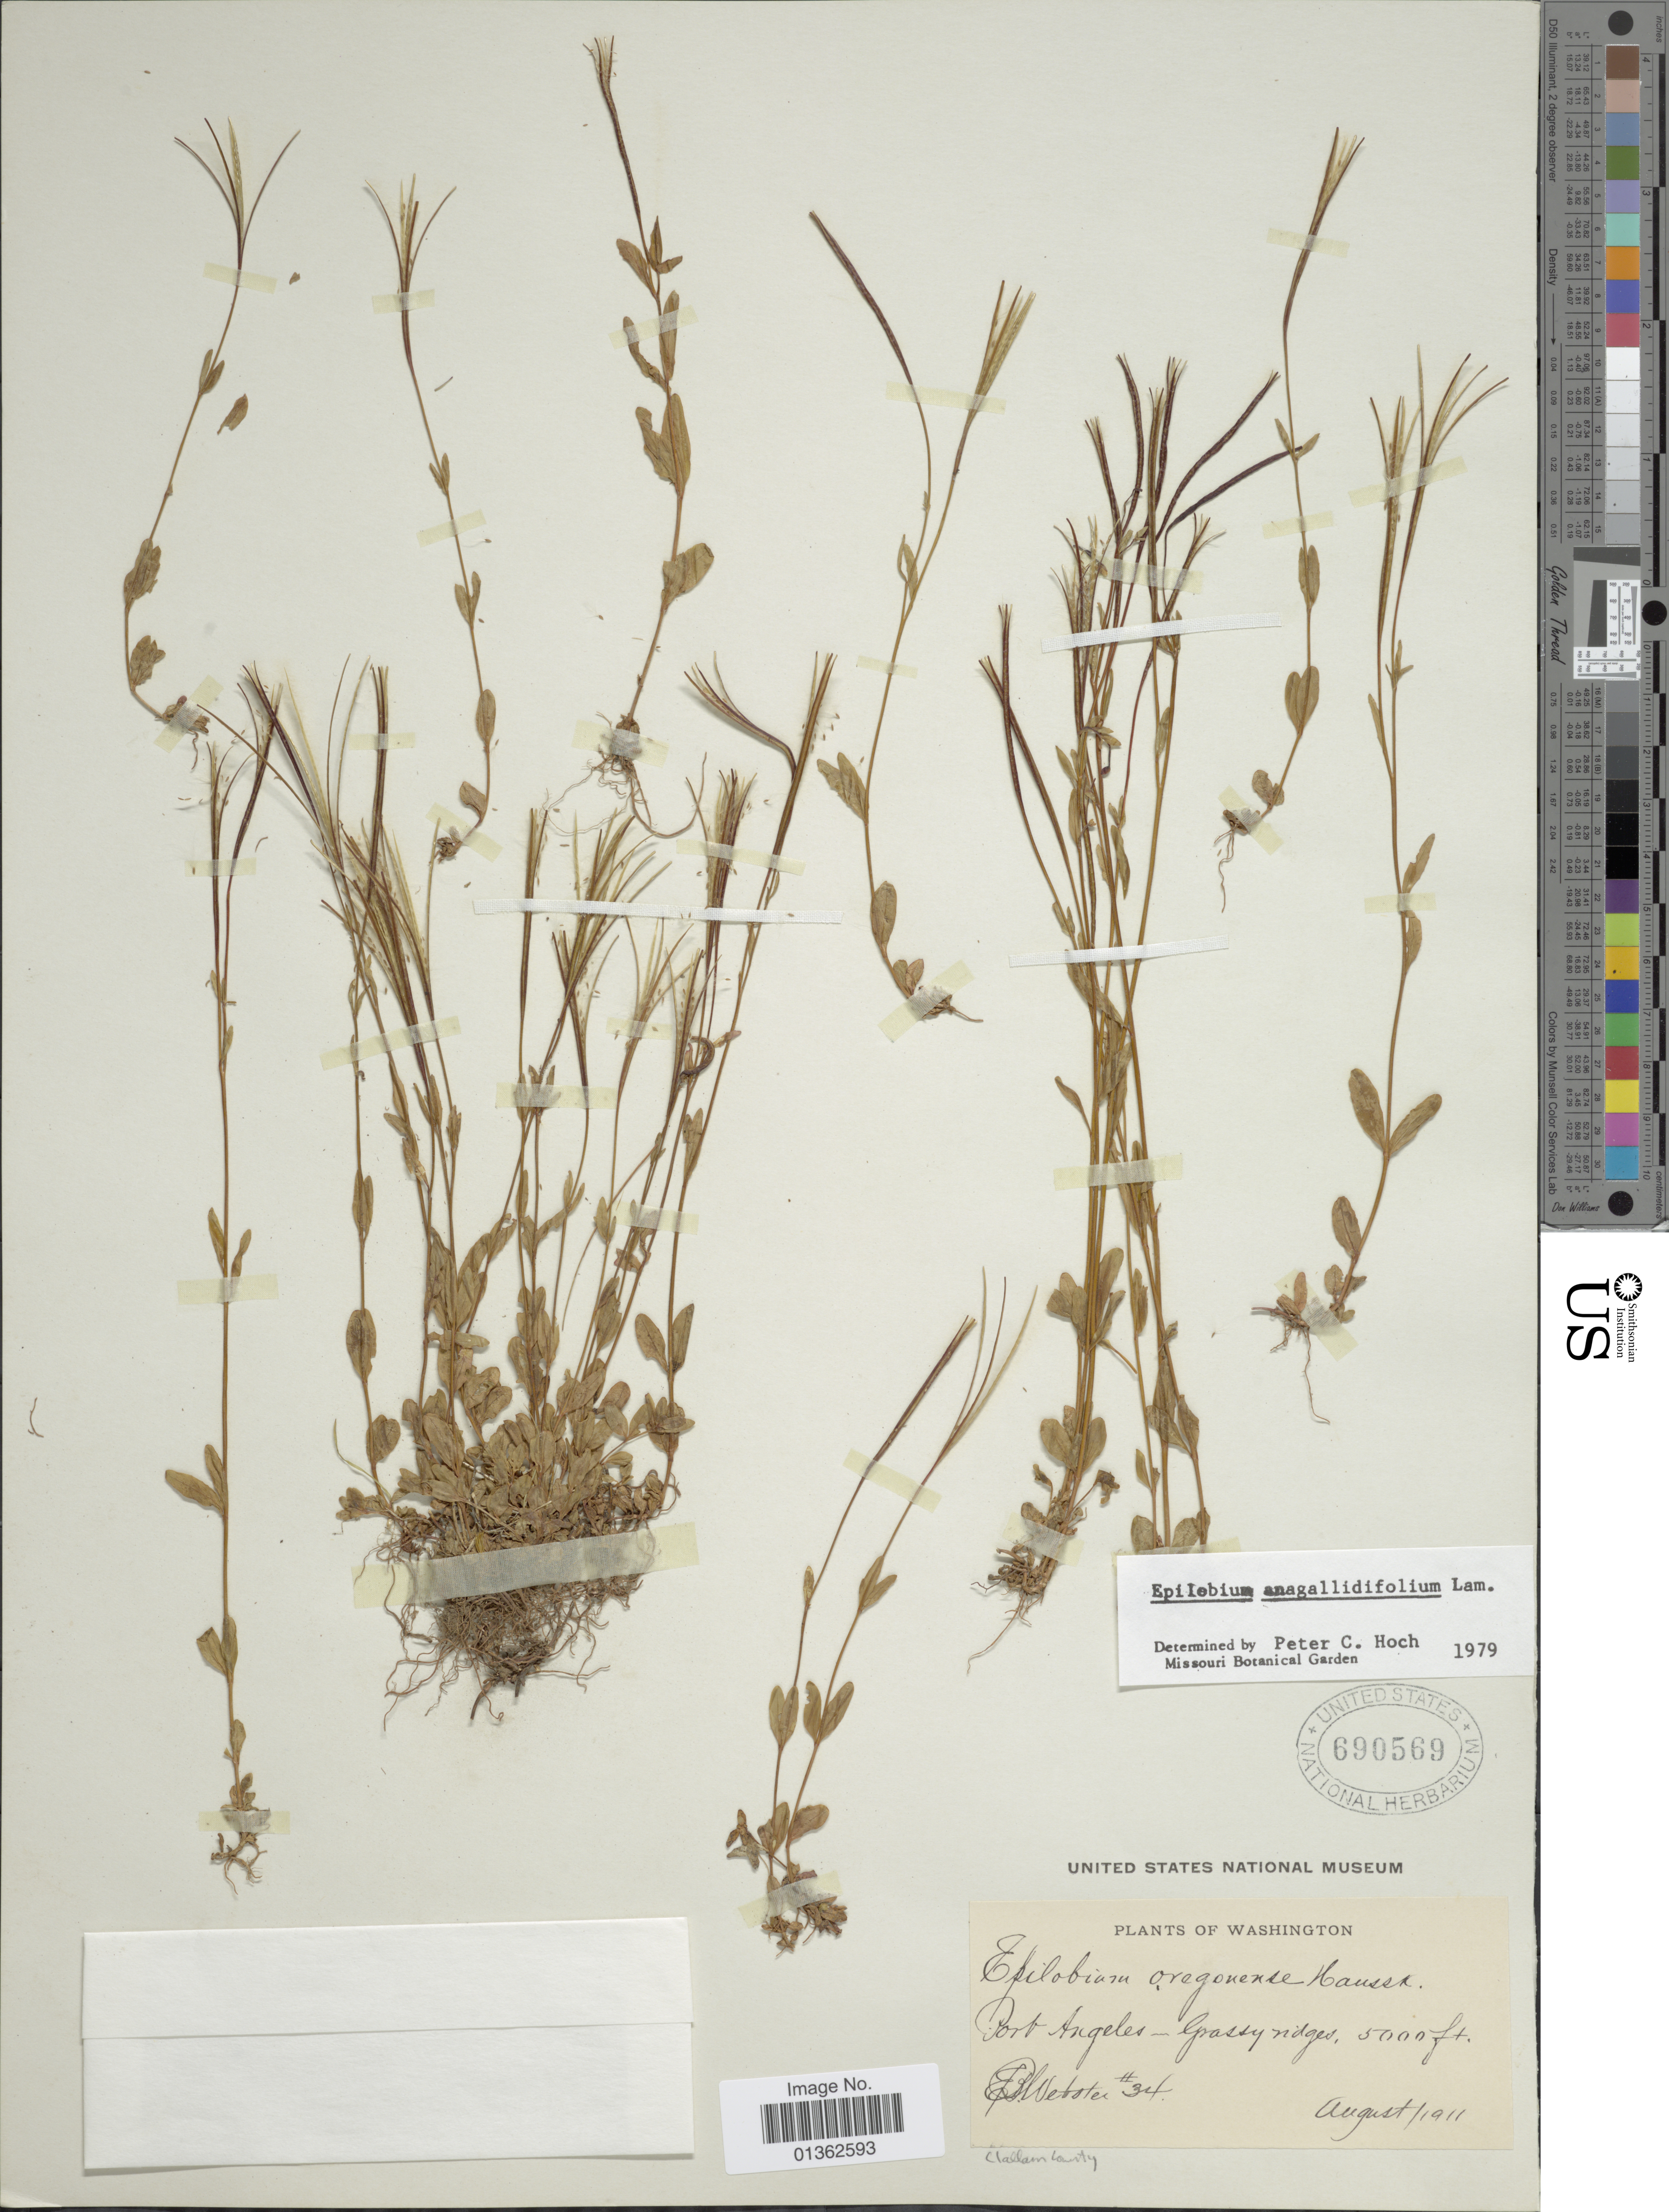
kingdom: Plantae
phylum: Tracheophyta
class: Magnoliopsida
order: Myrtales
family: Onagraceae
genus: Epilobium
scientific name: Epilobium anagallidifolium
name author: Lam.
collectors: E. B. Webster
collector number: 34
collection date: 1911-08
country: United States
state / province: Washington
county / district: Clallam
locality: Port Angeles - Grassy ridges.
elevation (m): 1524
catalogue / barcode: US 690569